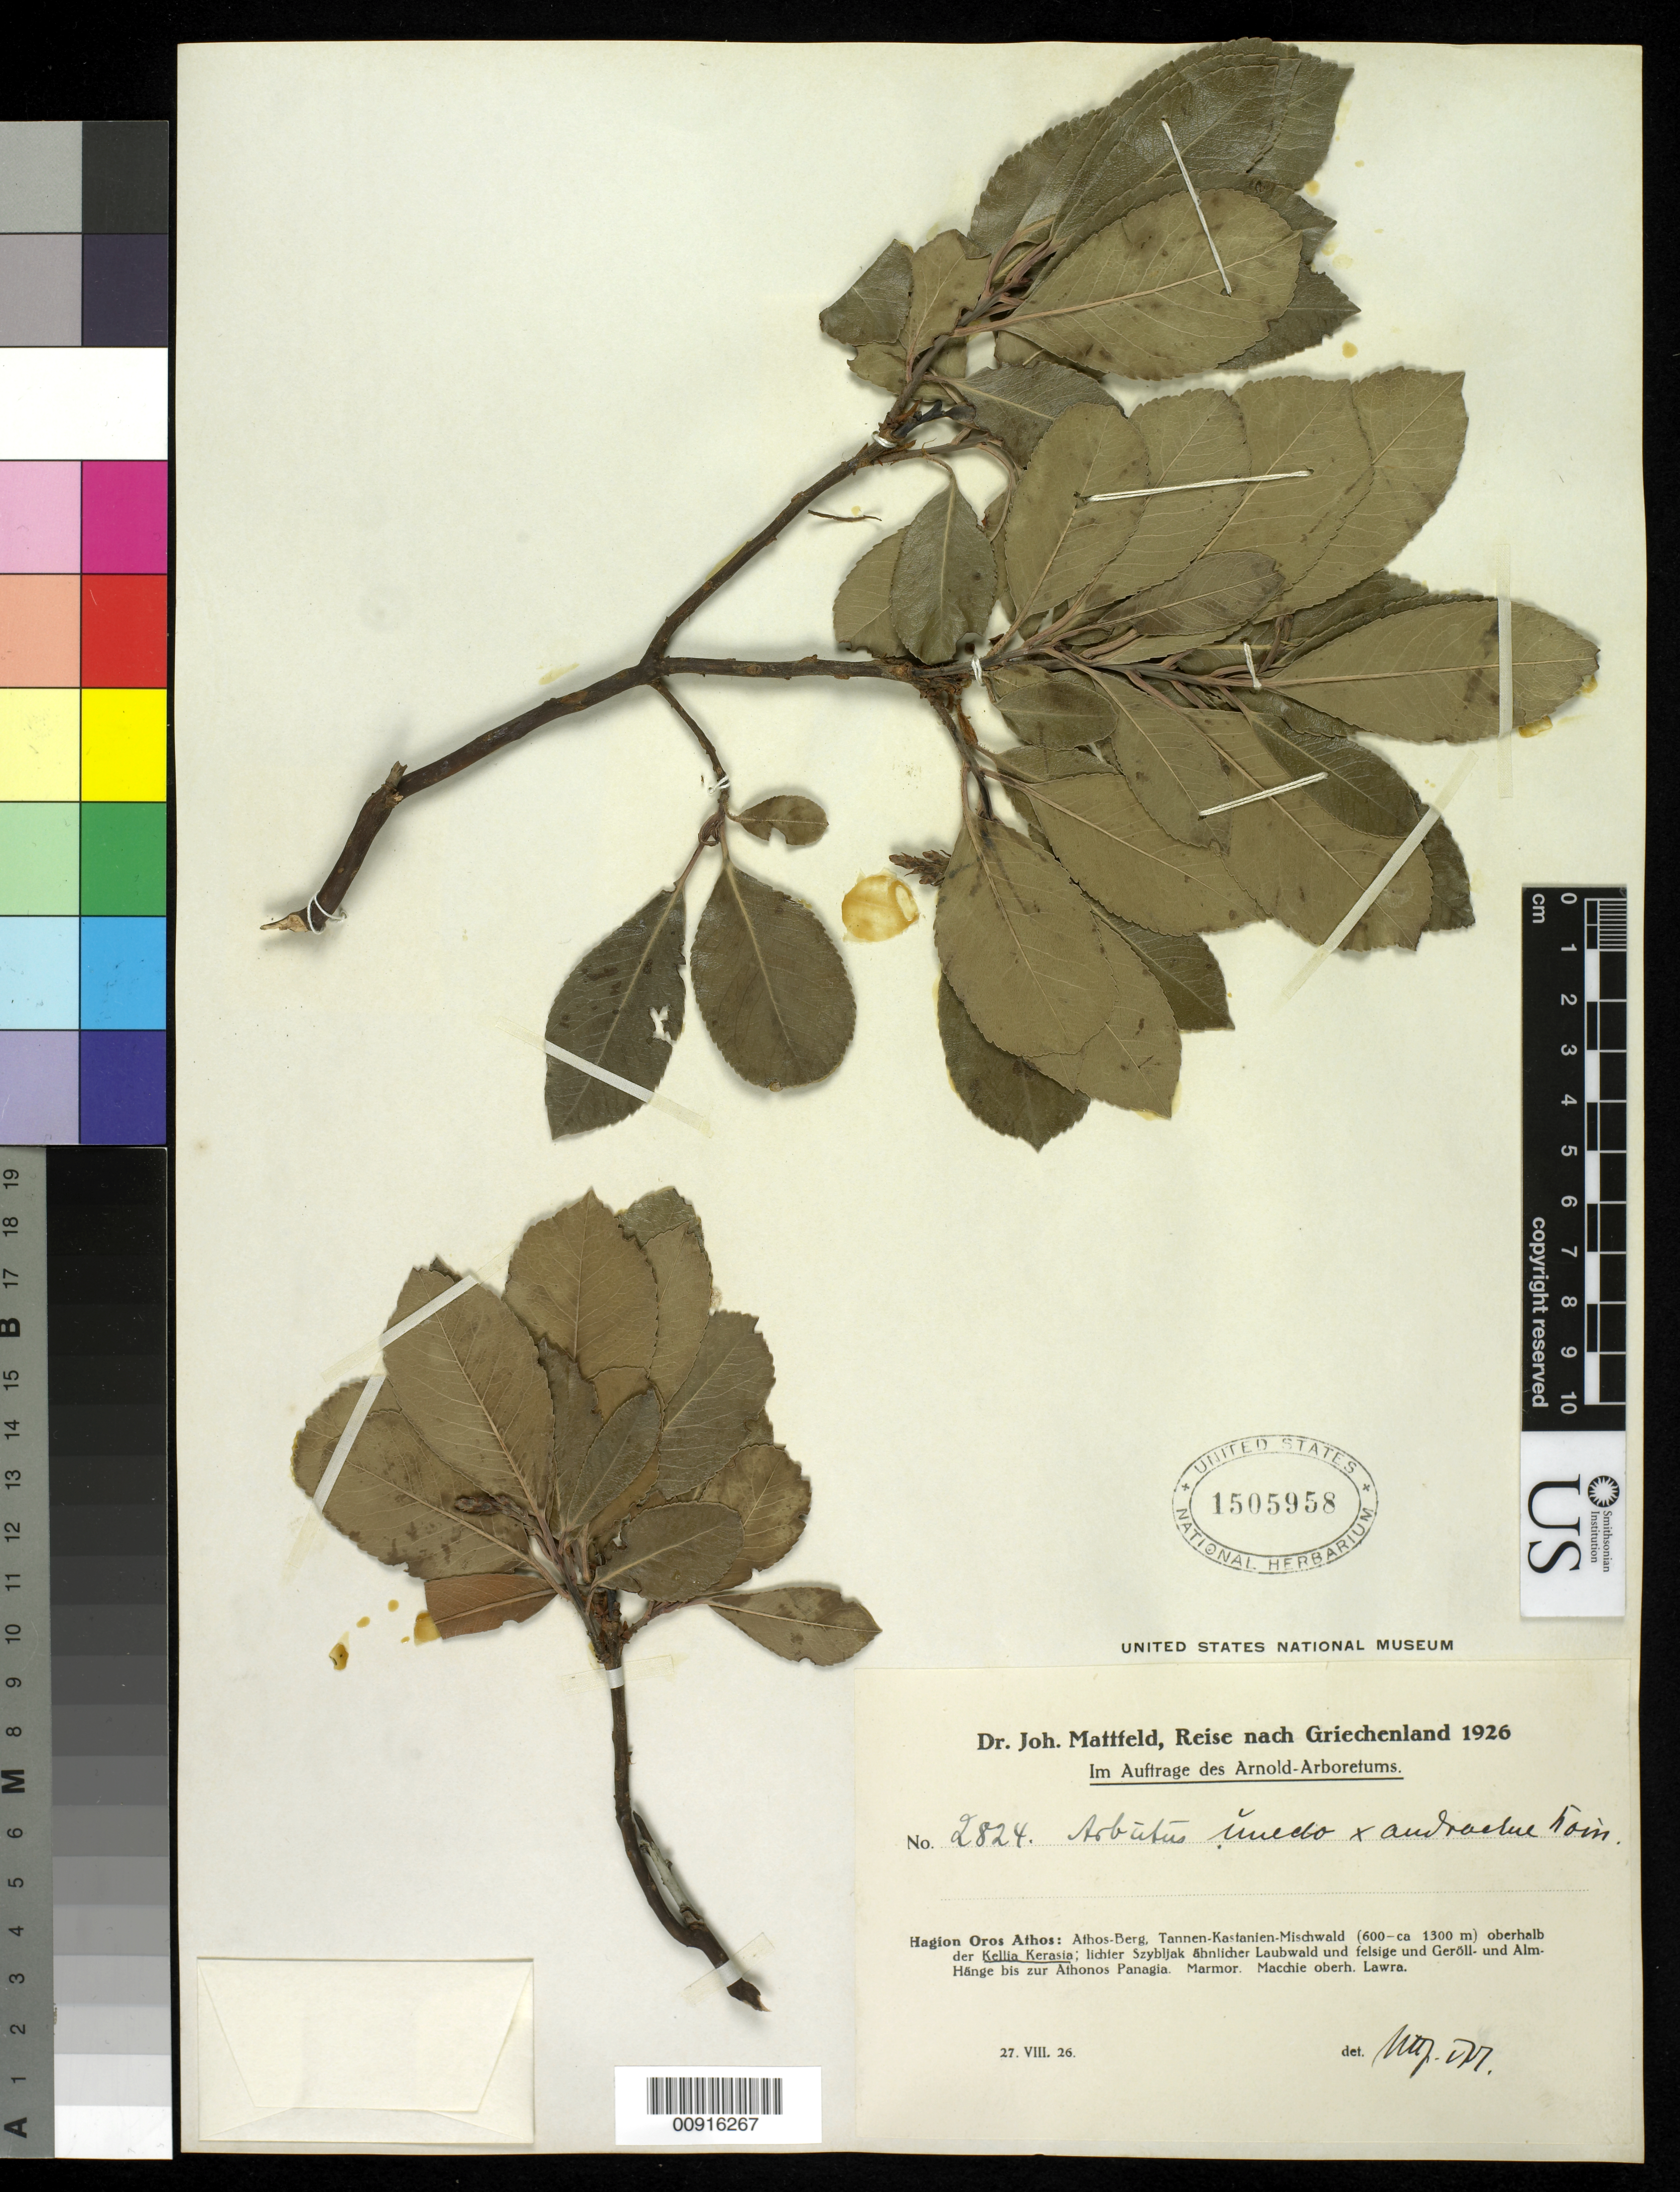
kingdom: Plantae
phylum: Tracheophyta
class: Magnoliopsida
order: Ericales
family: Ericaceae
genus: Arbutus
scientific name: Arbutus andrachne x A. unedo L.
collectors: J. Mattfeld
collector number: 2824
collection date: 1926-08-27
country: Greece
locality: Hagion Oros Athos: Tannen -Kastanien-Mischwald (600-ca 1300m) oberhalb de Kellia Kerasia;l lichter Szybljak ahnlicher Laubwald und felsige und Geroll- und Alm Hange biszur Athonos Pangia. Marmor. Macchie oberh Lawra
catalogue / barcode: US 1505958